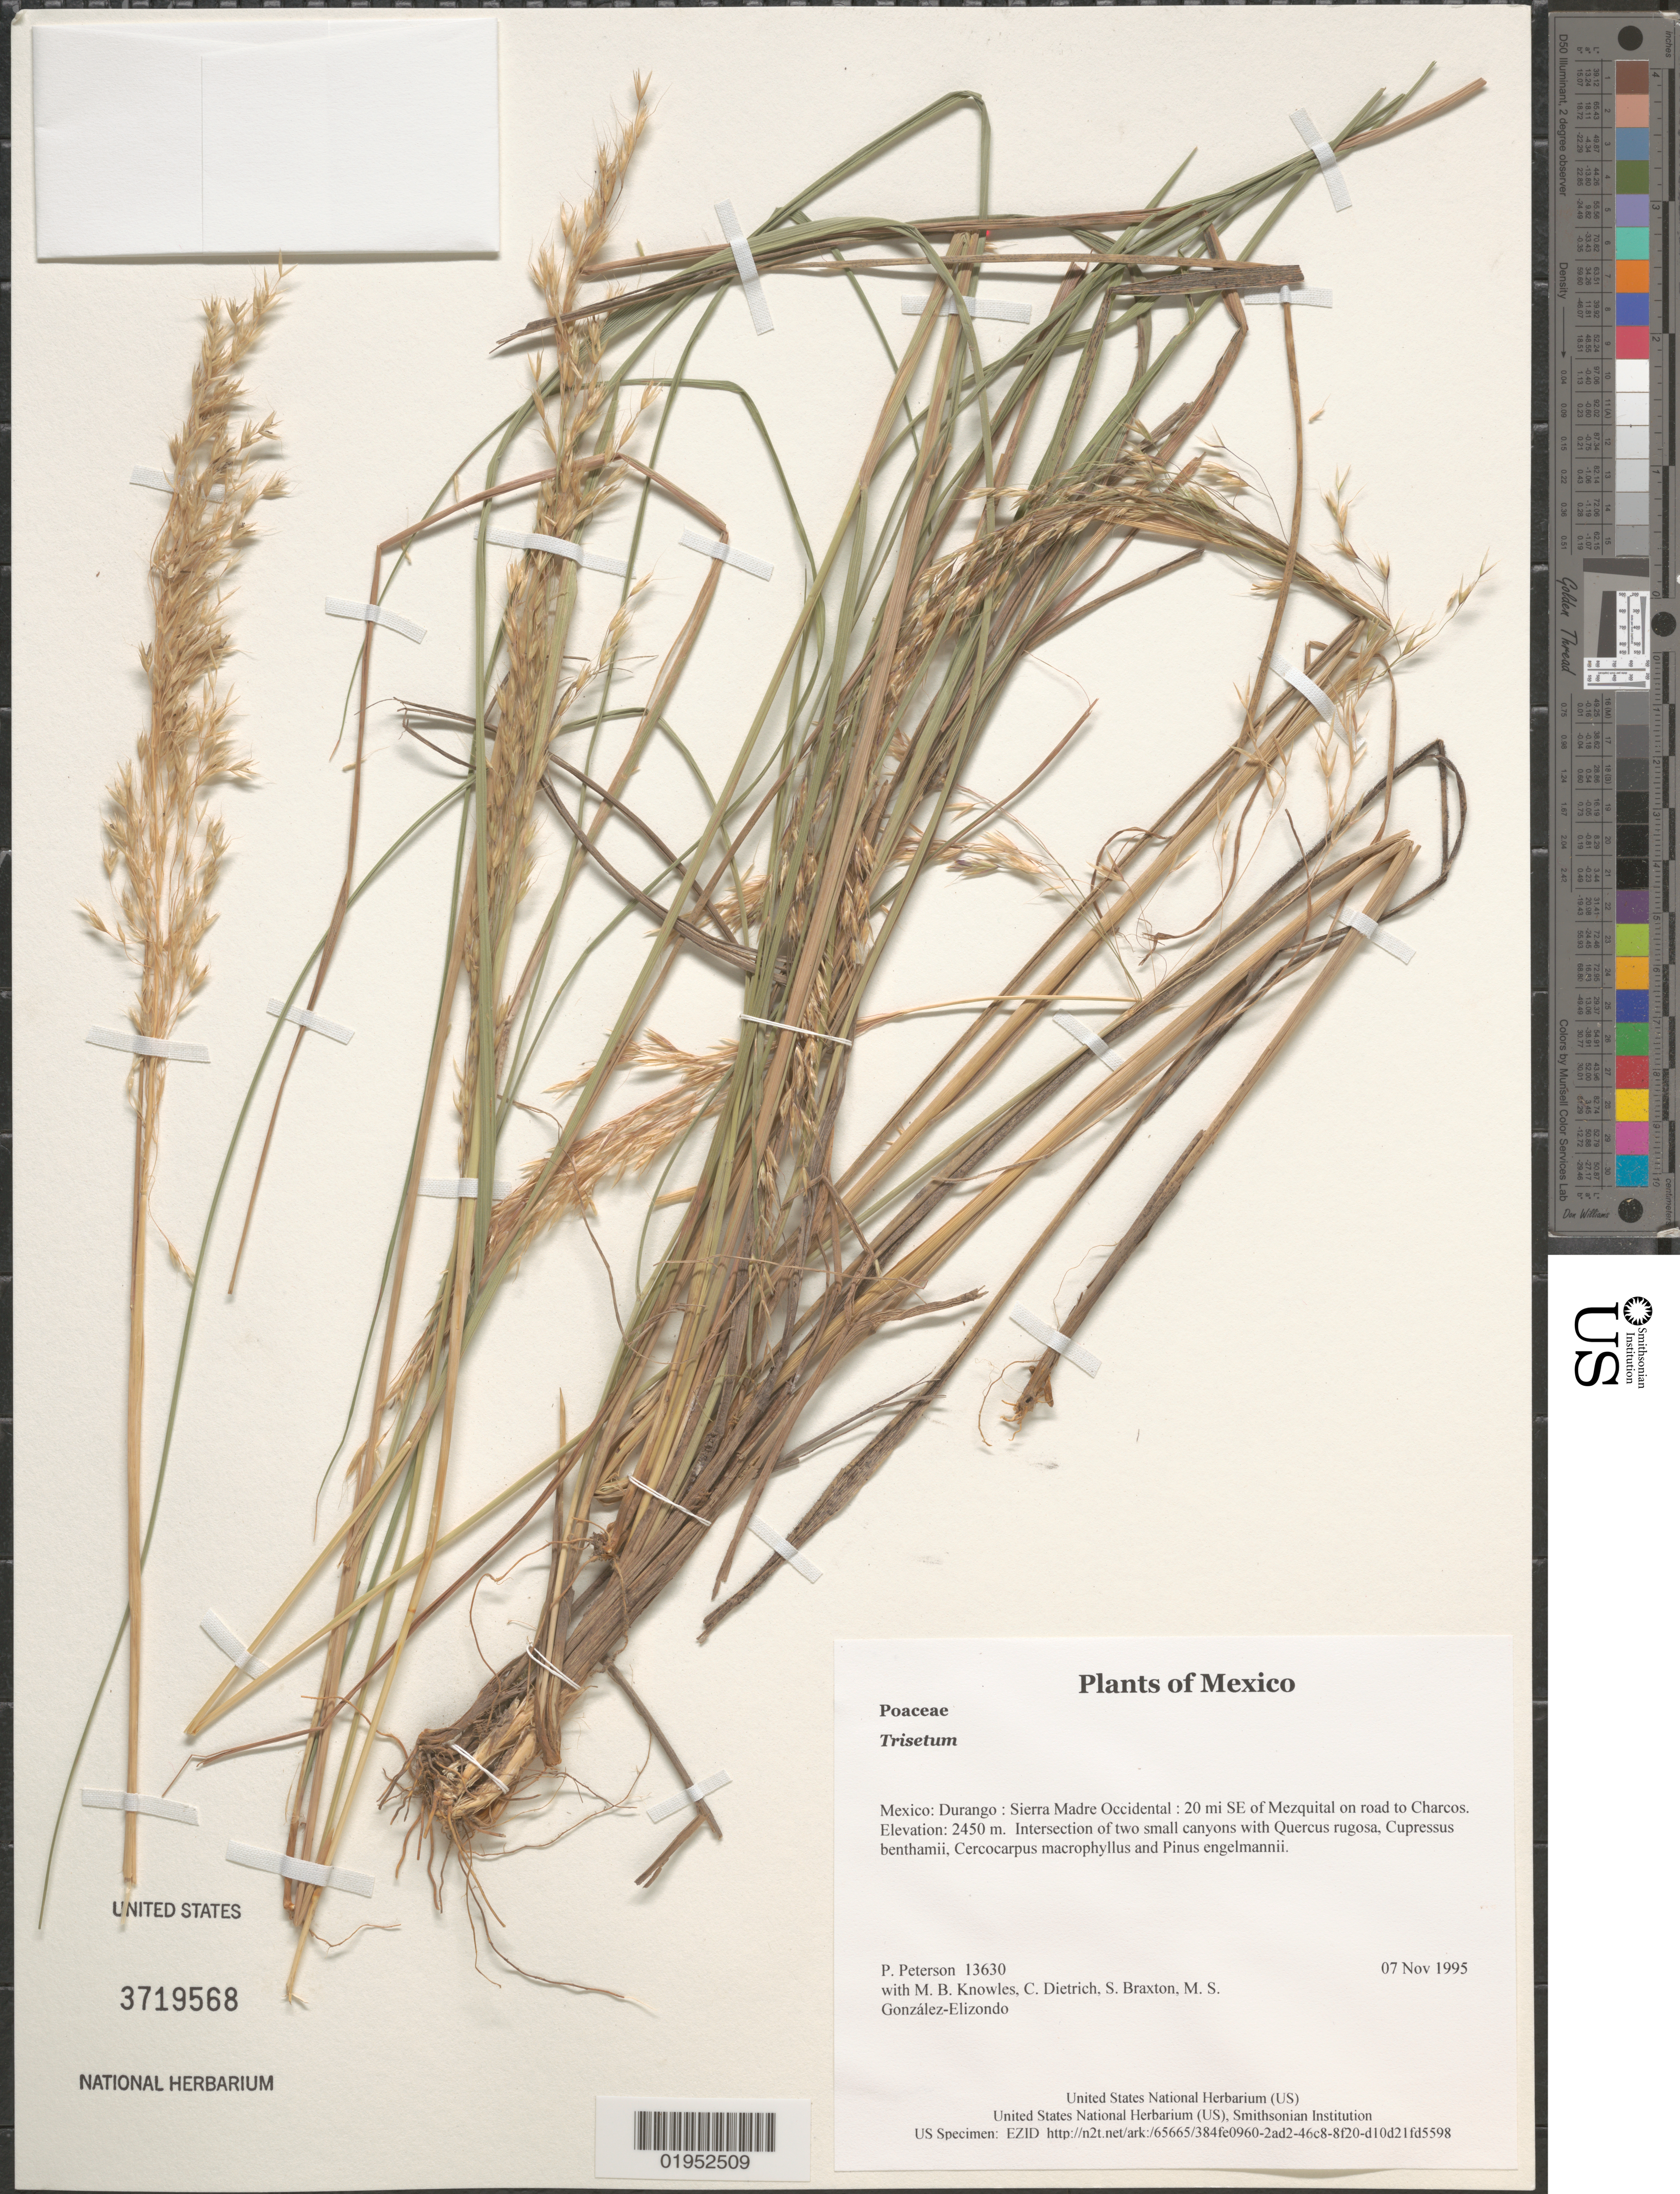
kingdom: Plantae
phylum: Tracheophyta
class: Liliopsida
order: Poales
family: Poaceae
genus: Trisetum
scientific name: Trisetum sp.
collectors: P. M. Peterson, M. B. Knowles, C. Dietrich, S. Braxton & M. S. González-Elizondo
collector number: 13630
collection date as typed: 07 Nov 1995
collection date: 1995-11-07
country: Mexico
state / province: Durango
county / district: Sierra Madre Occidental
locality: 20 mi SE of Mezquital on road to Charcos.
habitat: Intersection of two small canyons with Quercus rugosa, Cupressus benthamii, Cercocarpus macrophyllus and Pinus engelmannii.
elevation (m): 2450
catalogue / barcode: US 3719568